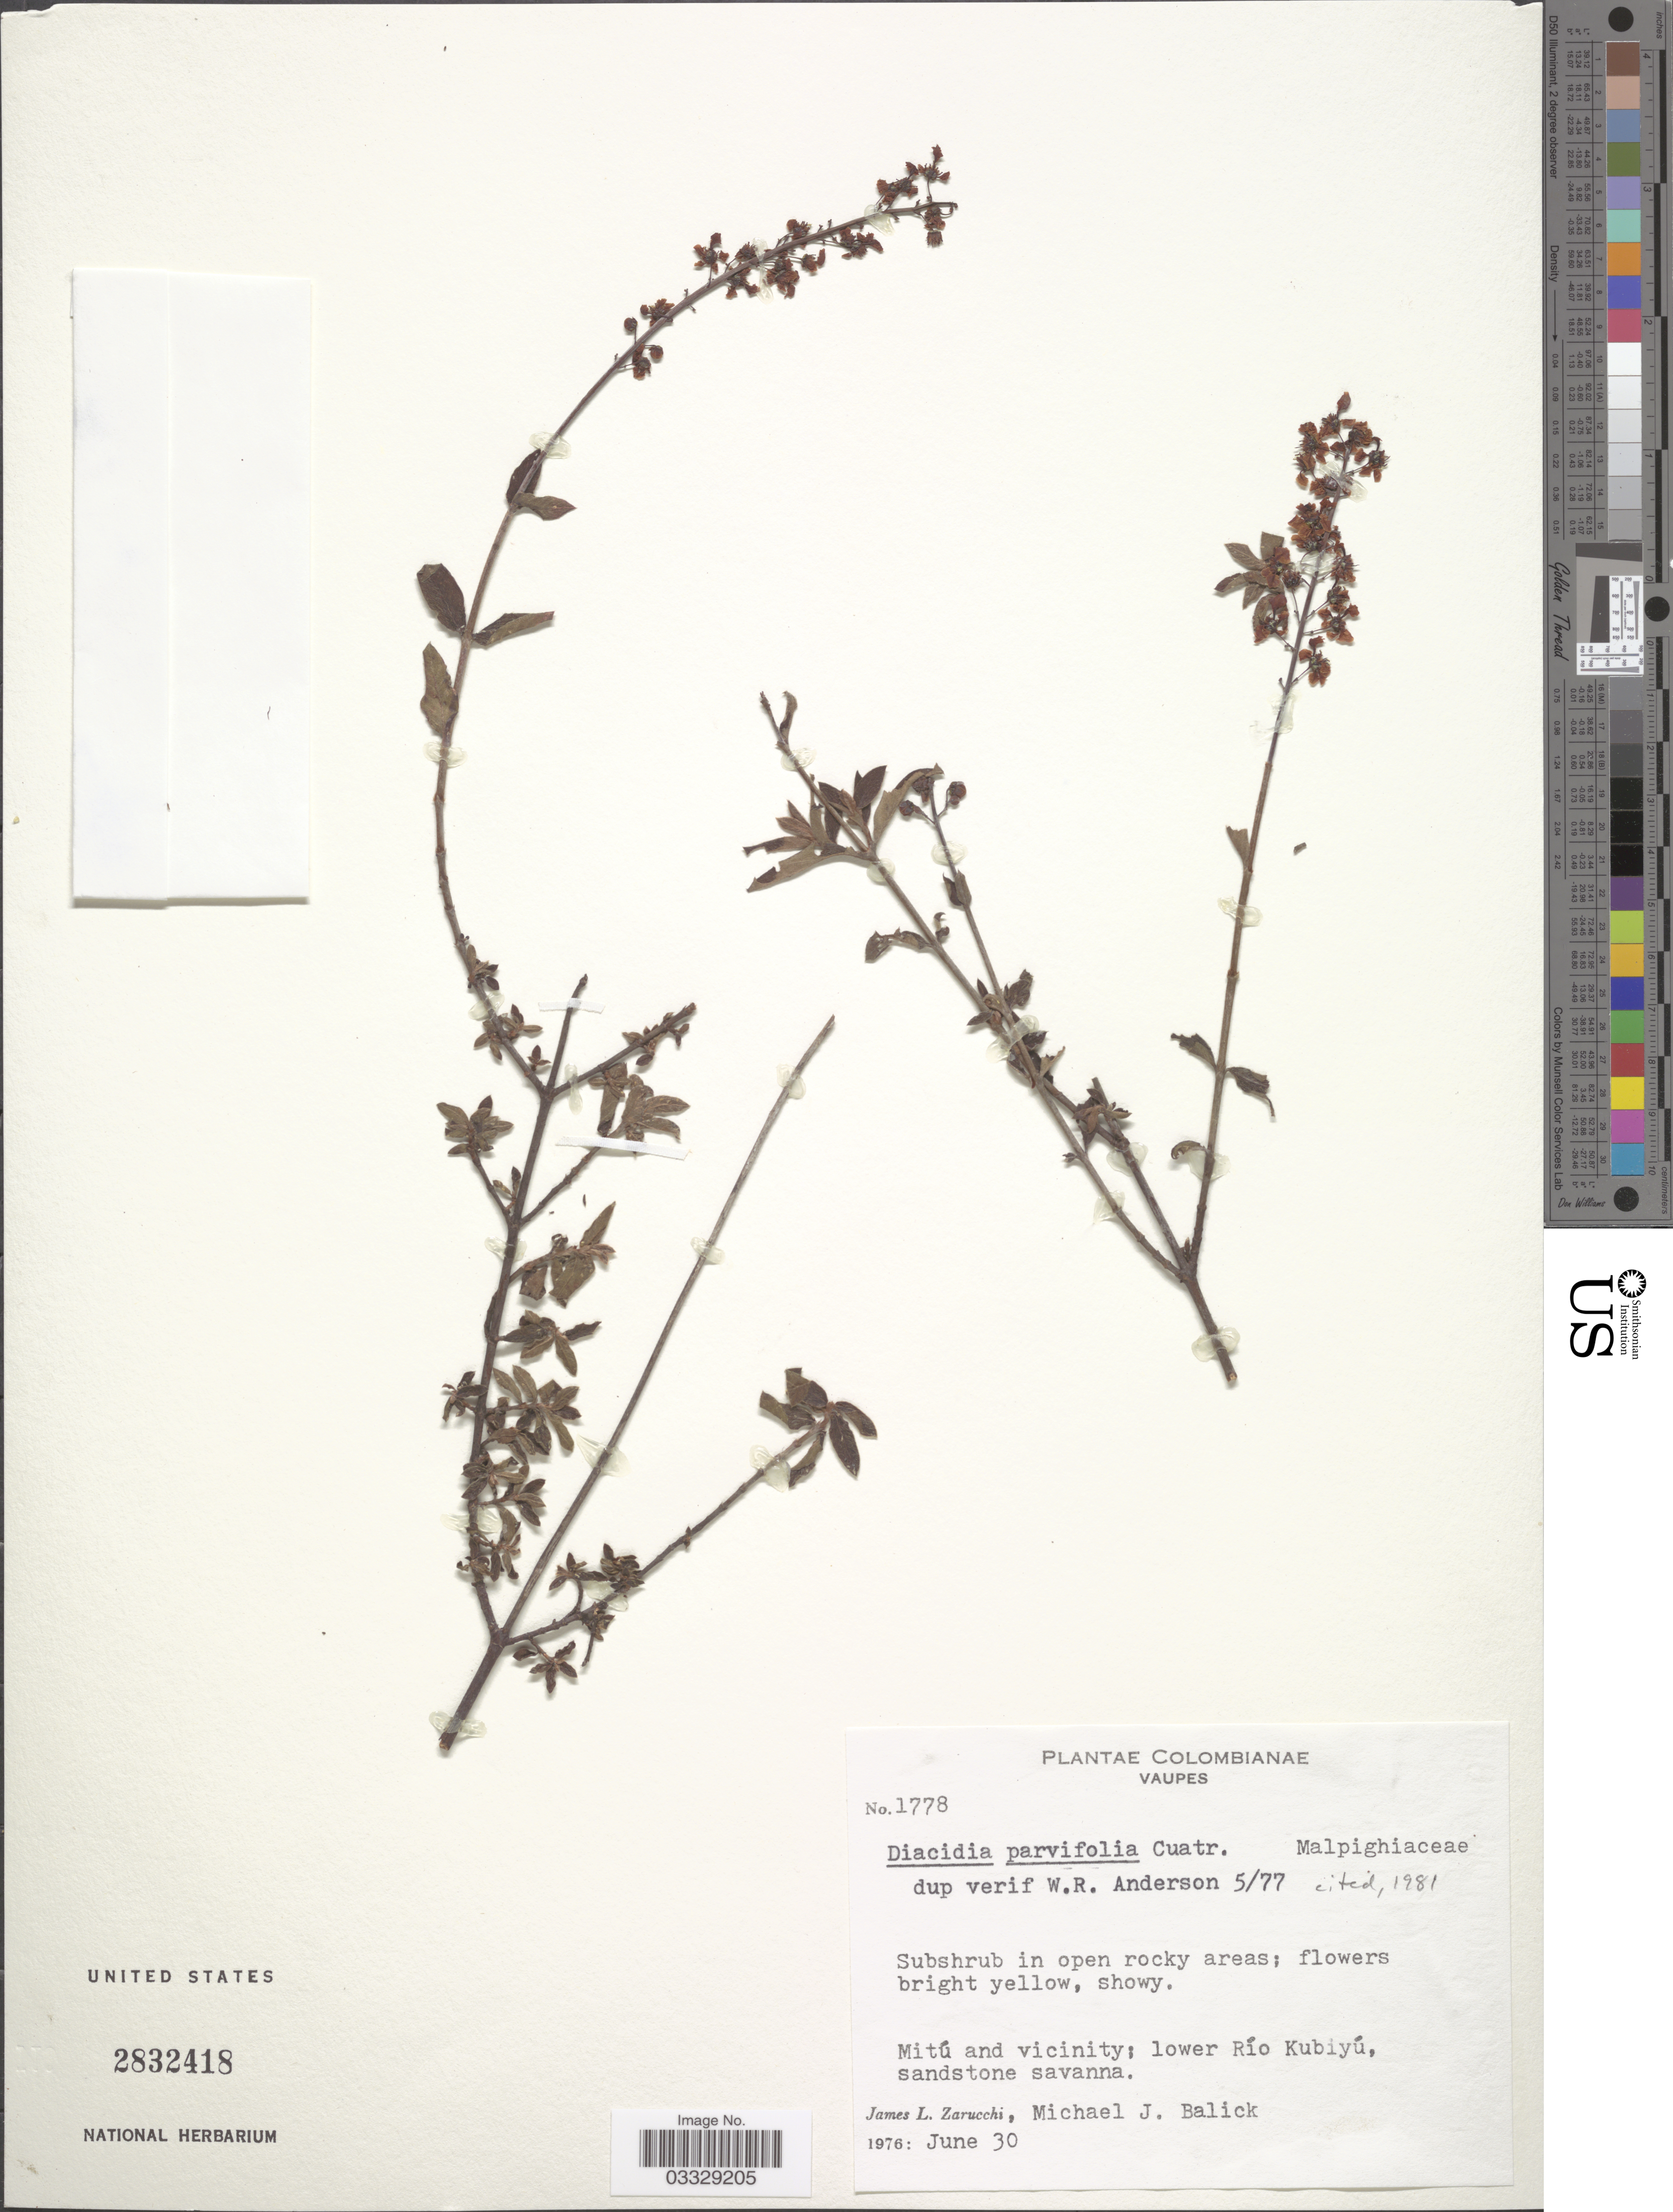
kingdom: Plantae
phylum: Tracheophyta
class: Magnoliopsida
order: Malpighiales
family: Malpighiaceae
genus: Diacidia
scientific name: Diacidia parvifolia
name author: Cuatrec.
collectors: J. L. Zarucchi & M. J. Balick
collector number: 1778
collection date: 1976-06-30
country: Colombia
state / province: Vaupés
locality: Mitú and vicinity; lower Río Kubiyú.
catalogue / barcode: US 2832418